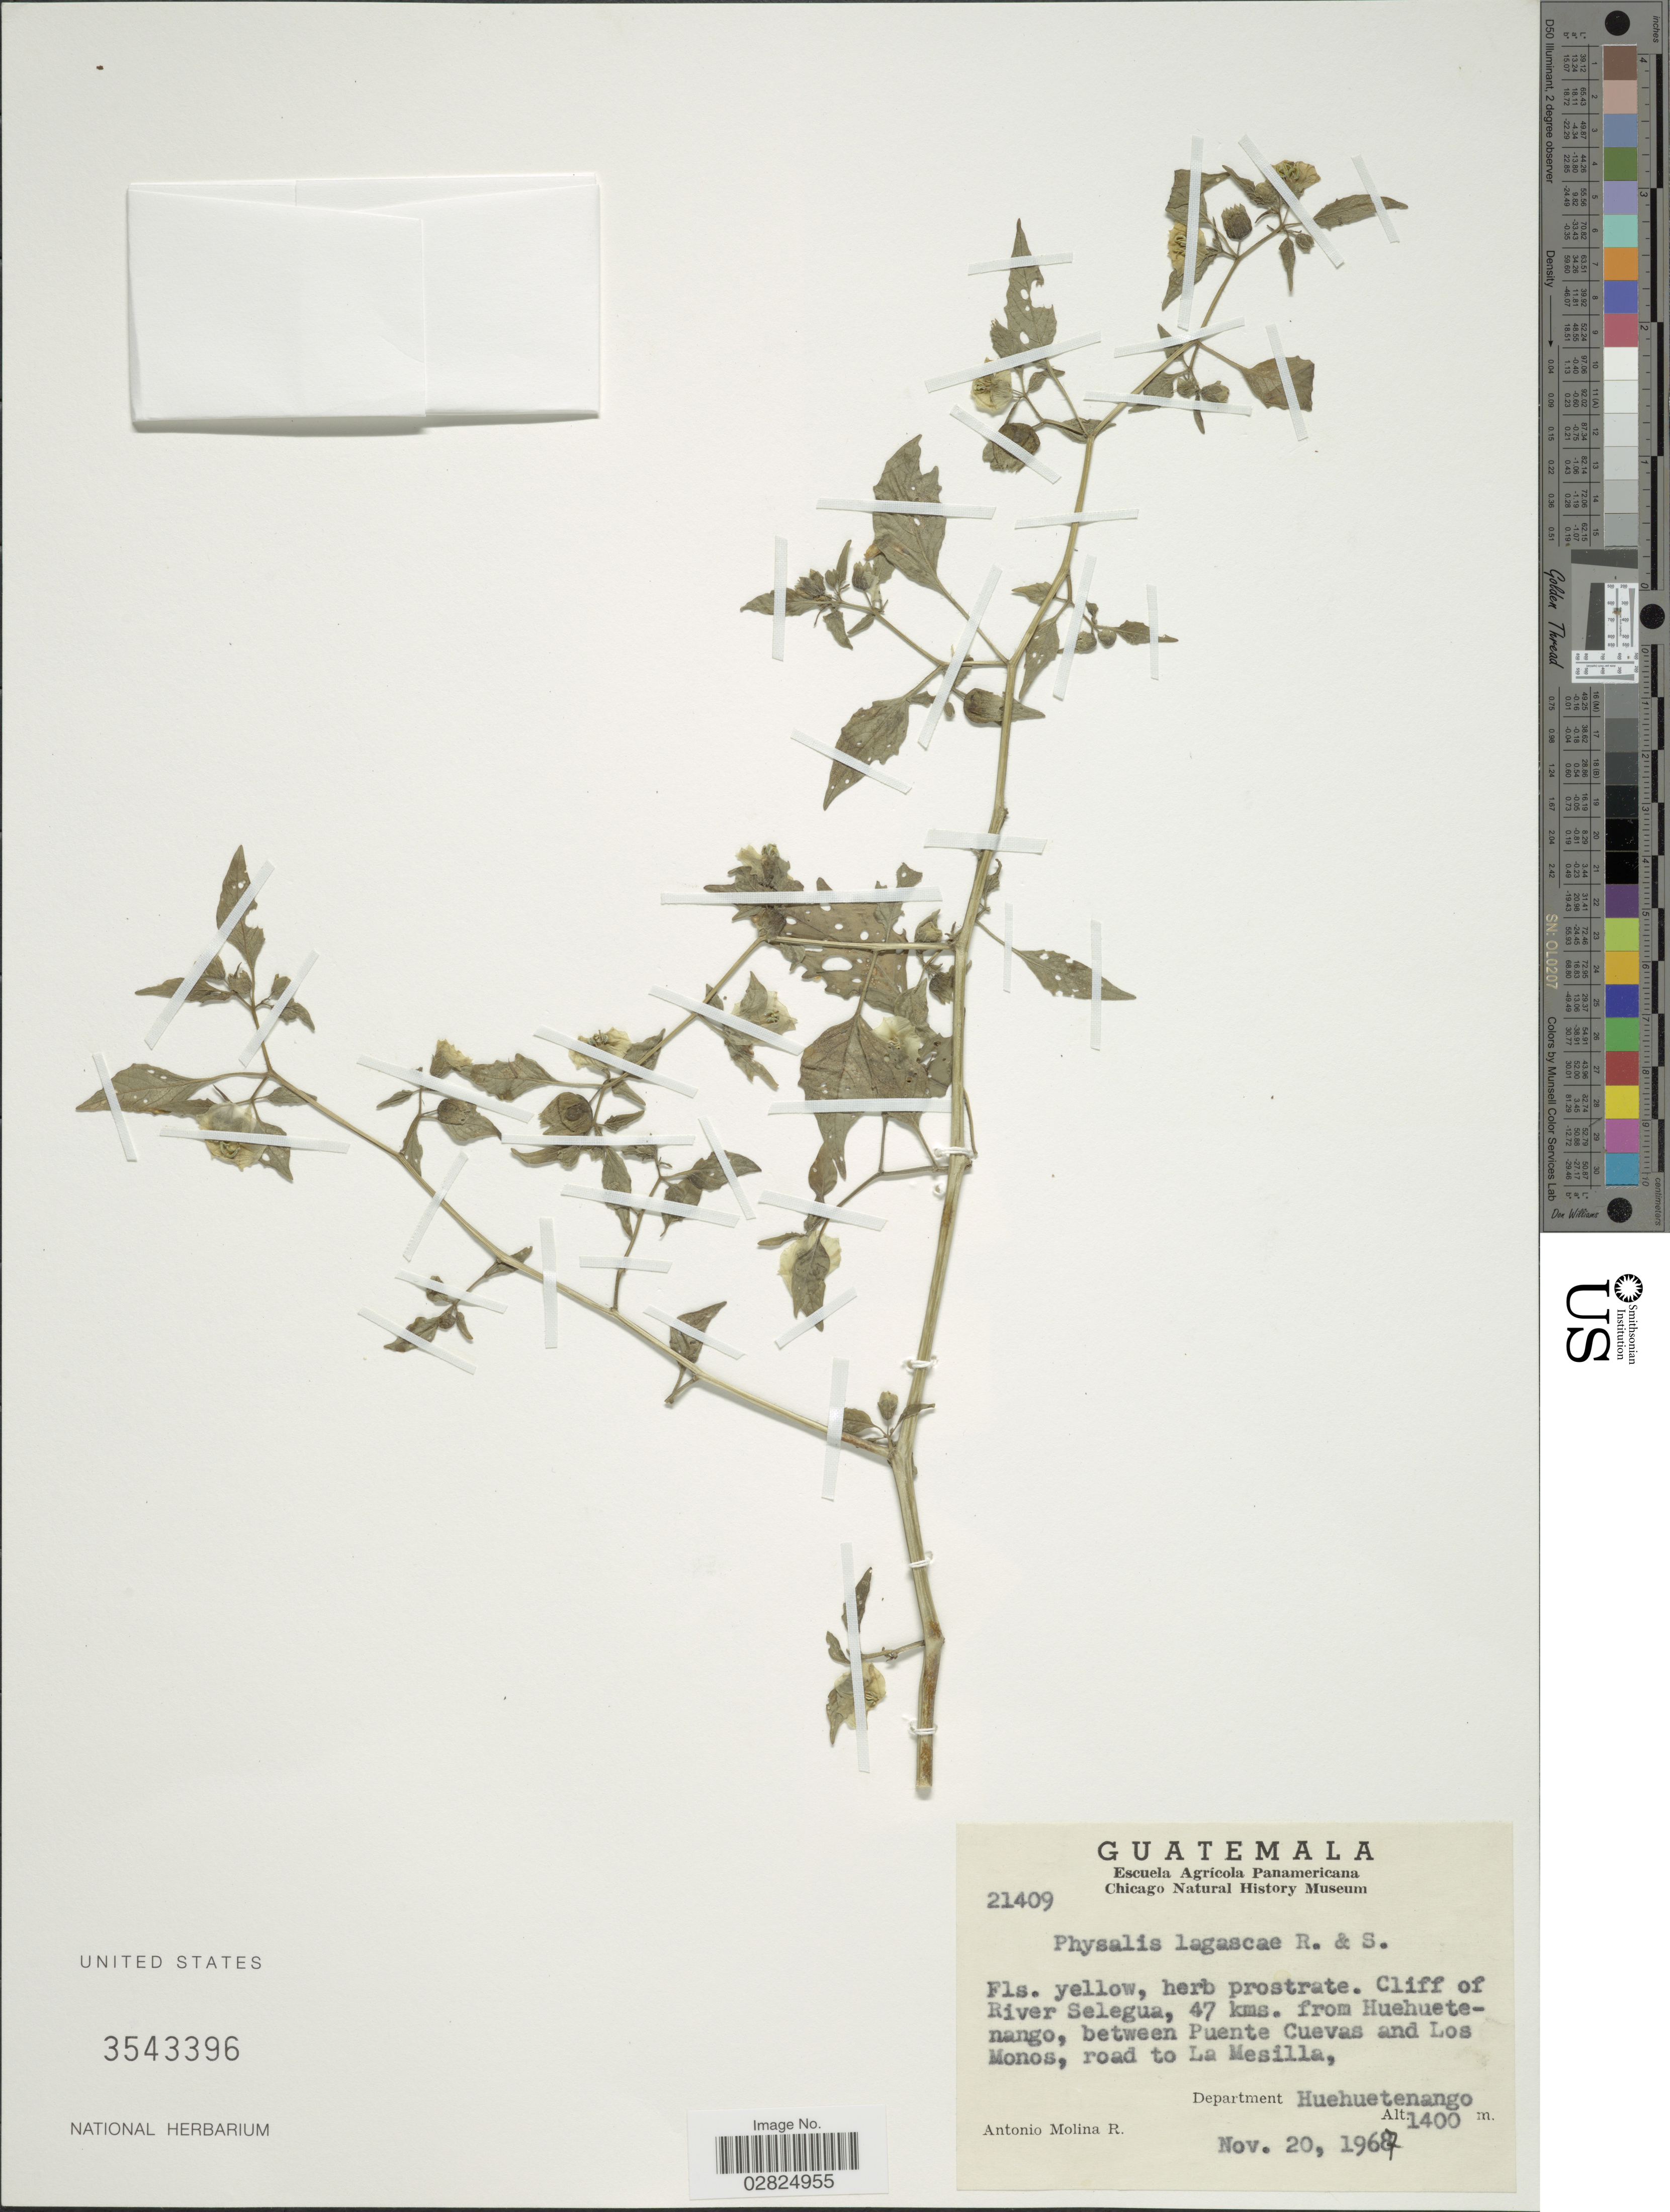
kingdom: Plantae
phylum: Tracheophyta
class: Magnoliopsida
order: Solanales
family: Solanaceae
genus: Physalis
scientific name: Physalis lagascae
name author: Roem. & Schult.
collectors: A. Molina R.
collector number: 21409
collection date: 1967-11-20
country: Guatemala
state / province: Huehuetenango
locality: Cliff of River Selegua, 47 kms. from Huehuetenango, between Puente Cuevas and Los Monos, road to La Mesilla. Department Huehuetenango.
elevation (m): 1400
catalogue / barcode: US 3543396